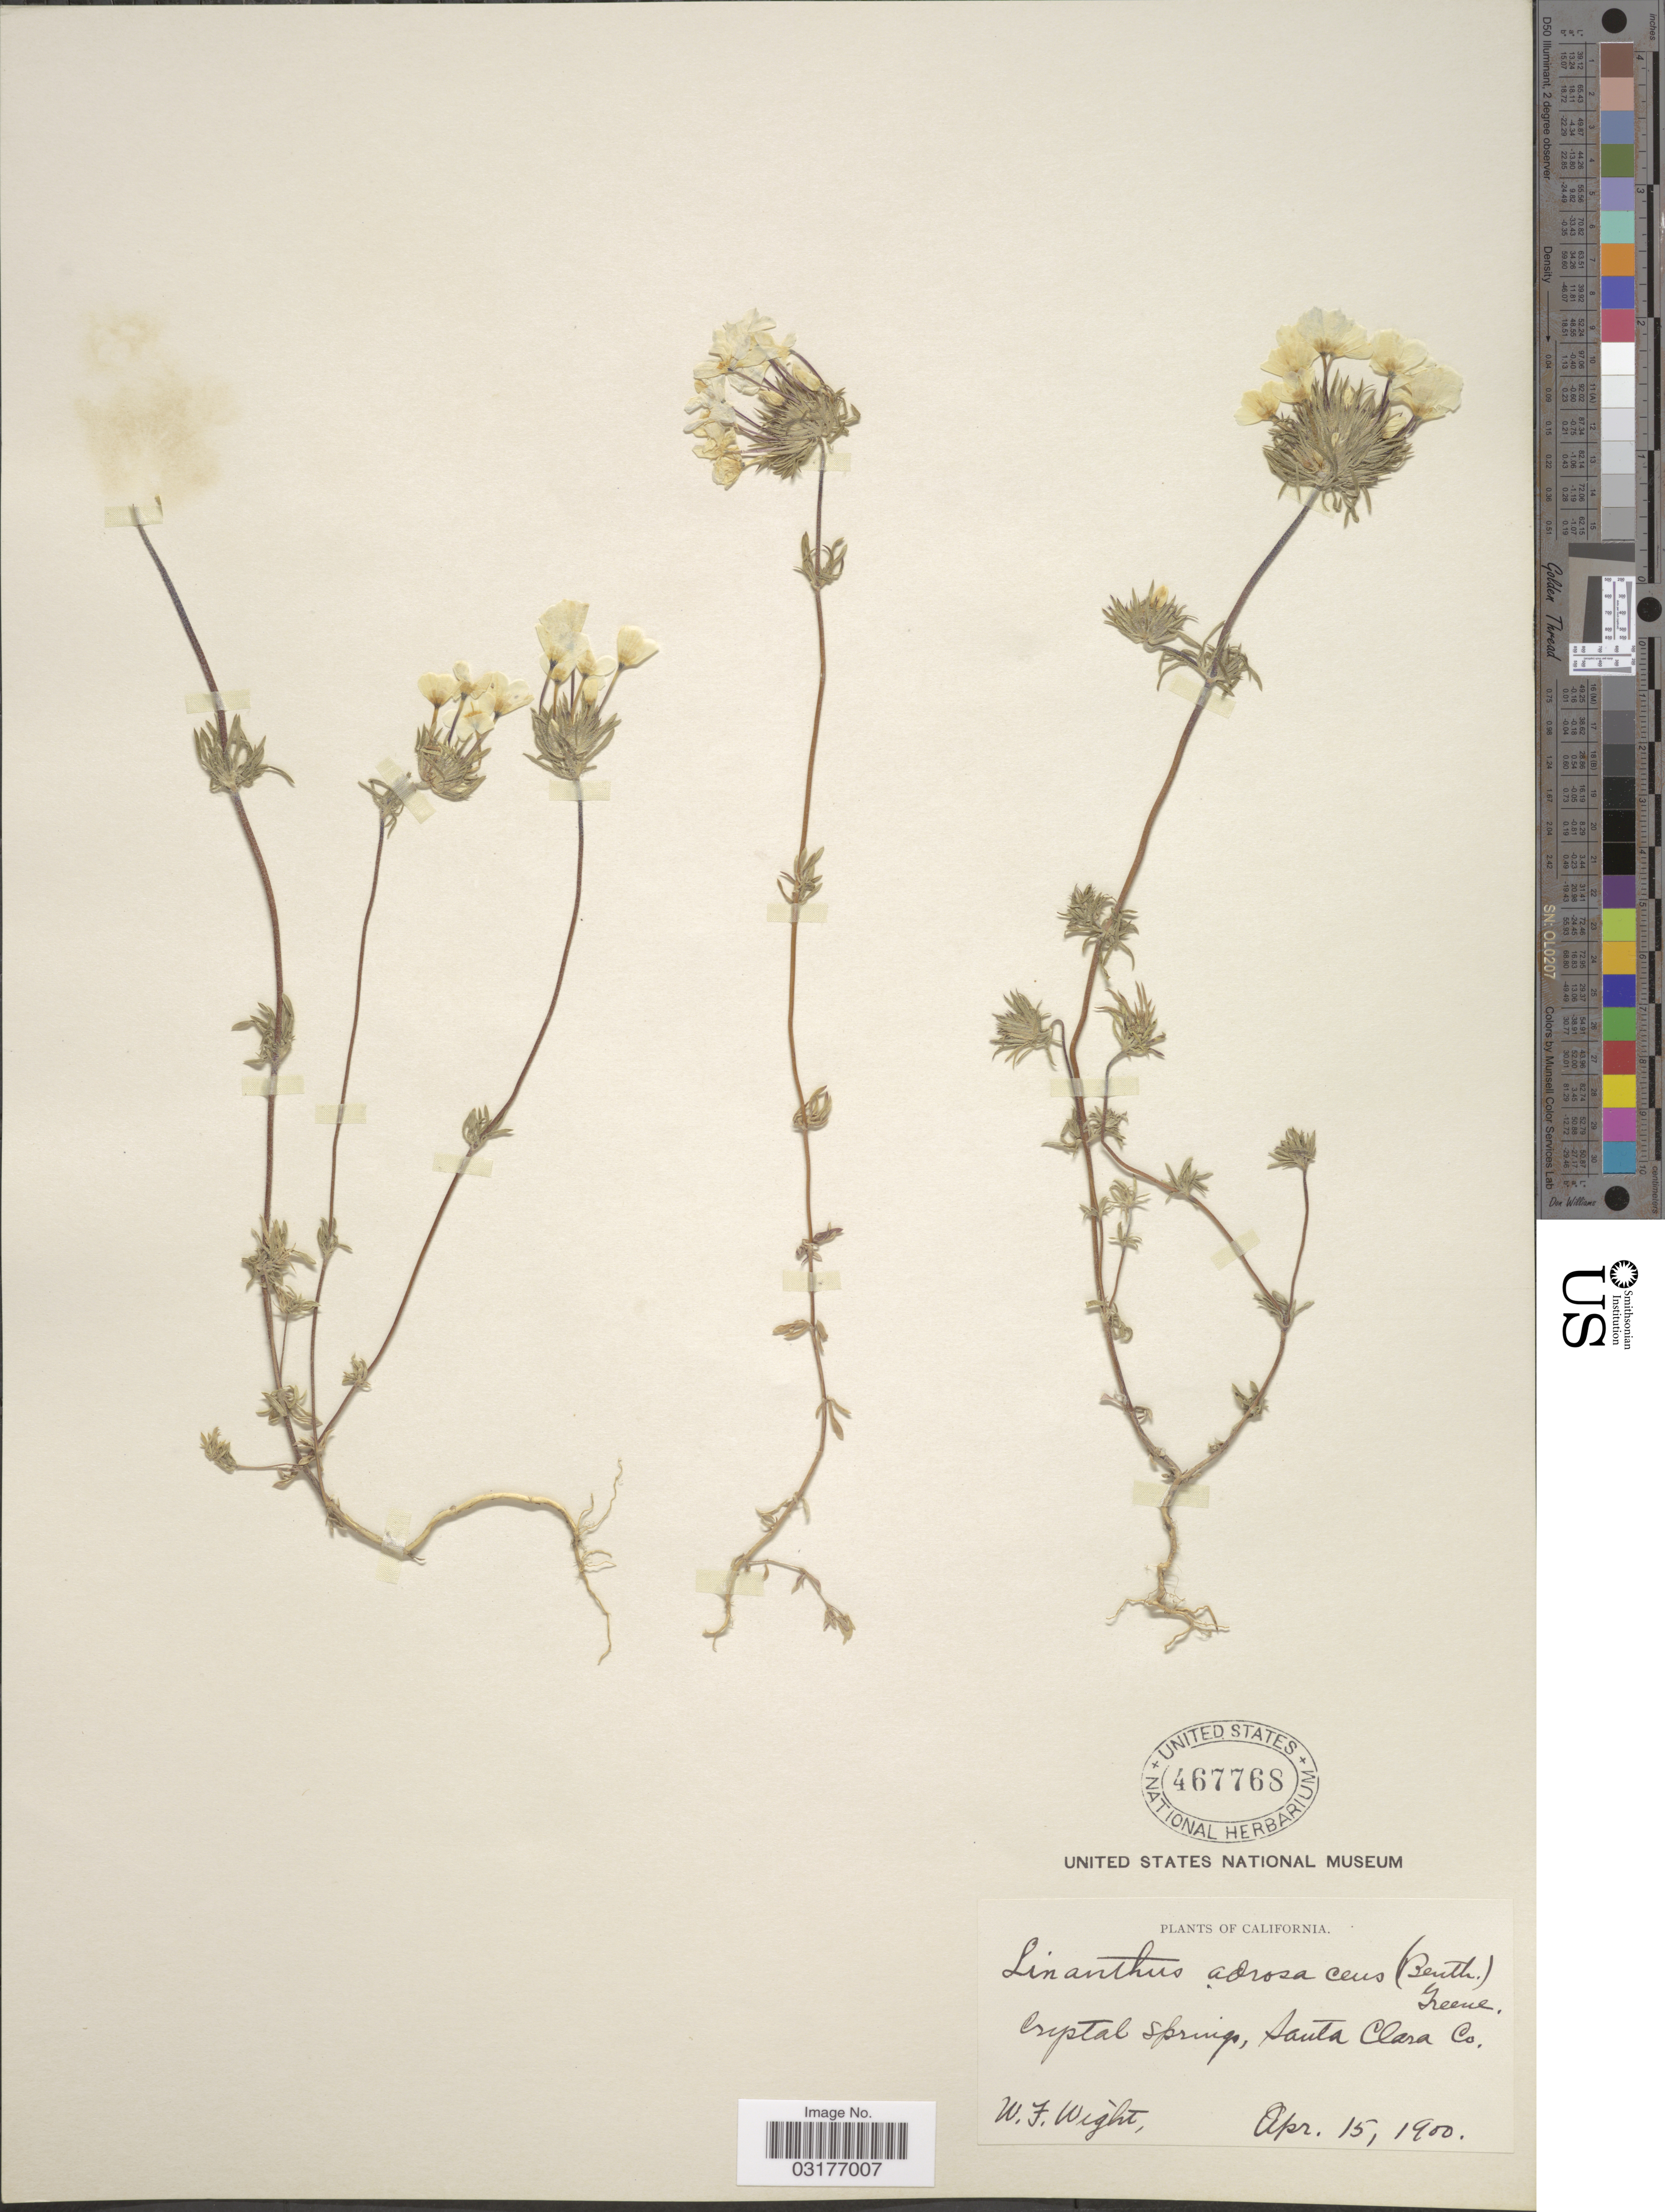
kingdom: Plantae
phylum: Tracheophyta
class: Magnoliopsida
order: Ericales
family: Polemoniaceae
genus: Leptosiphon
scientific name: Leptosiphon androsaceus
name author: Benth.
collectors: W. Wight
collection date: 1900-04-15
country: United States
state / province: California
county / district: Santa Clara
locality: Crystal Springs, Santa Clara Co.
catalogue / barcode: US 467768